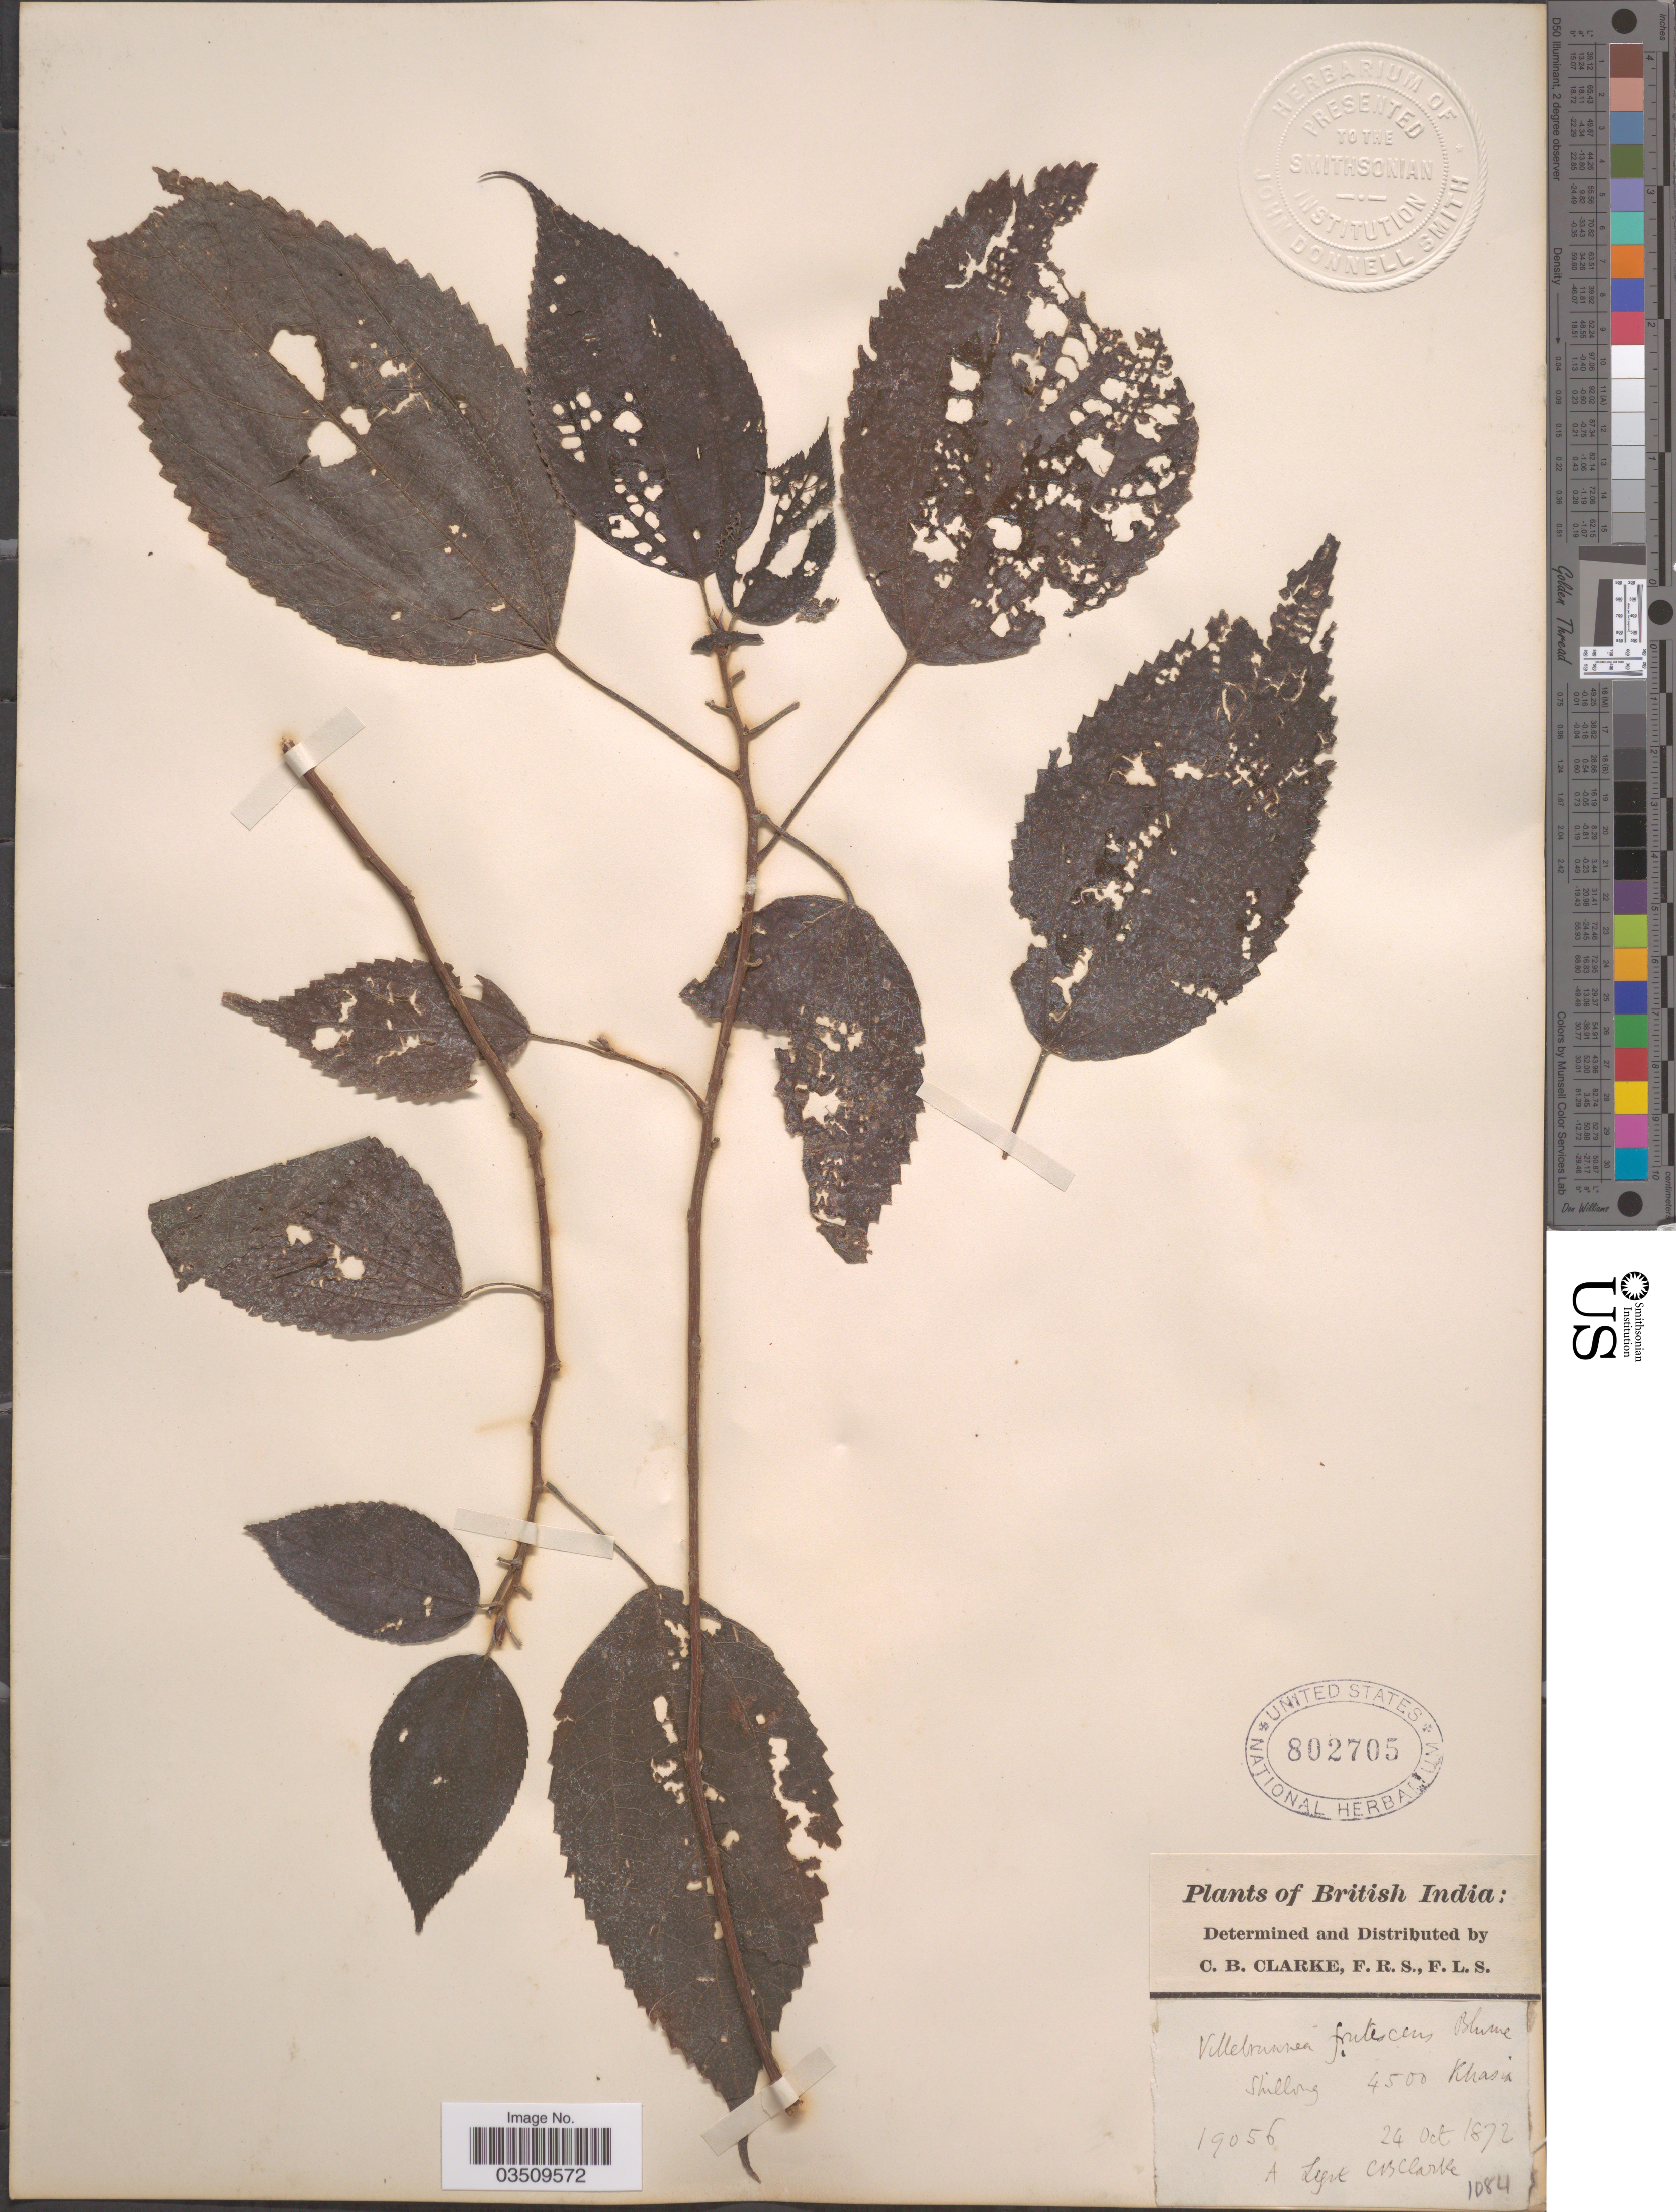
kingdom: Plantae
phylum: Tracheophyta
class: Magnoliopsida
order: Rosales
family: Urticaceae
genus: Oreocnide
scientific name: Oreocnide frutescens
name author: (Thunb.) Miq.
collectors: C. B. Clarke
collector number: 19056A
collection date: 1872-10-24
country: India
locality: British India. Shillong, Khasia.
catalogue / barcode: US 802705